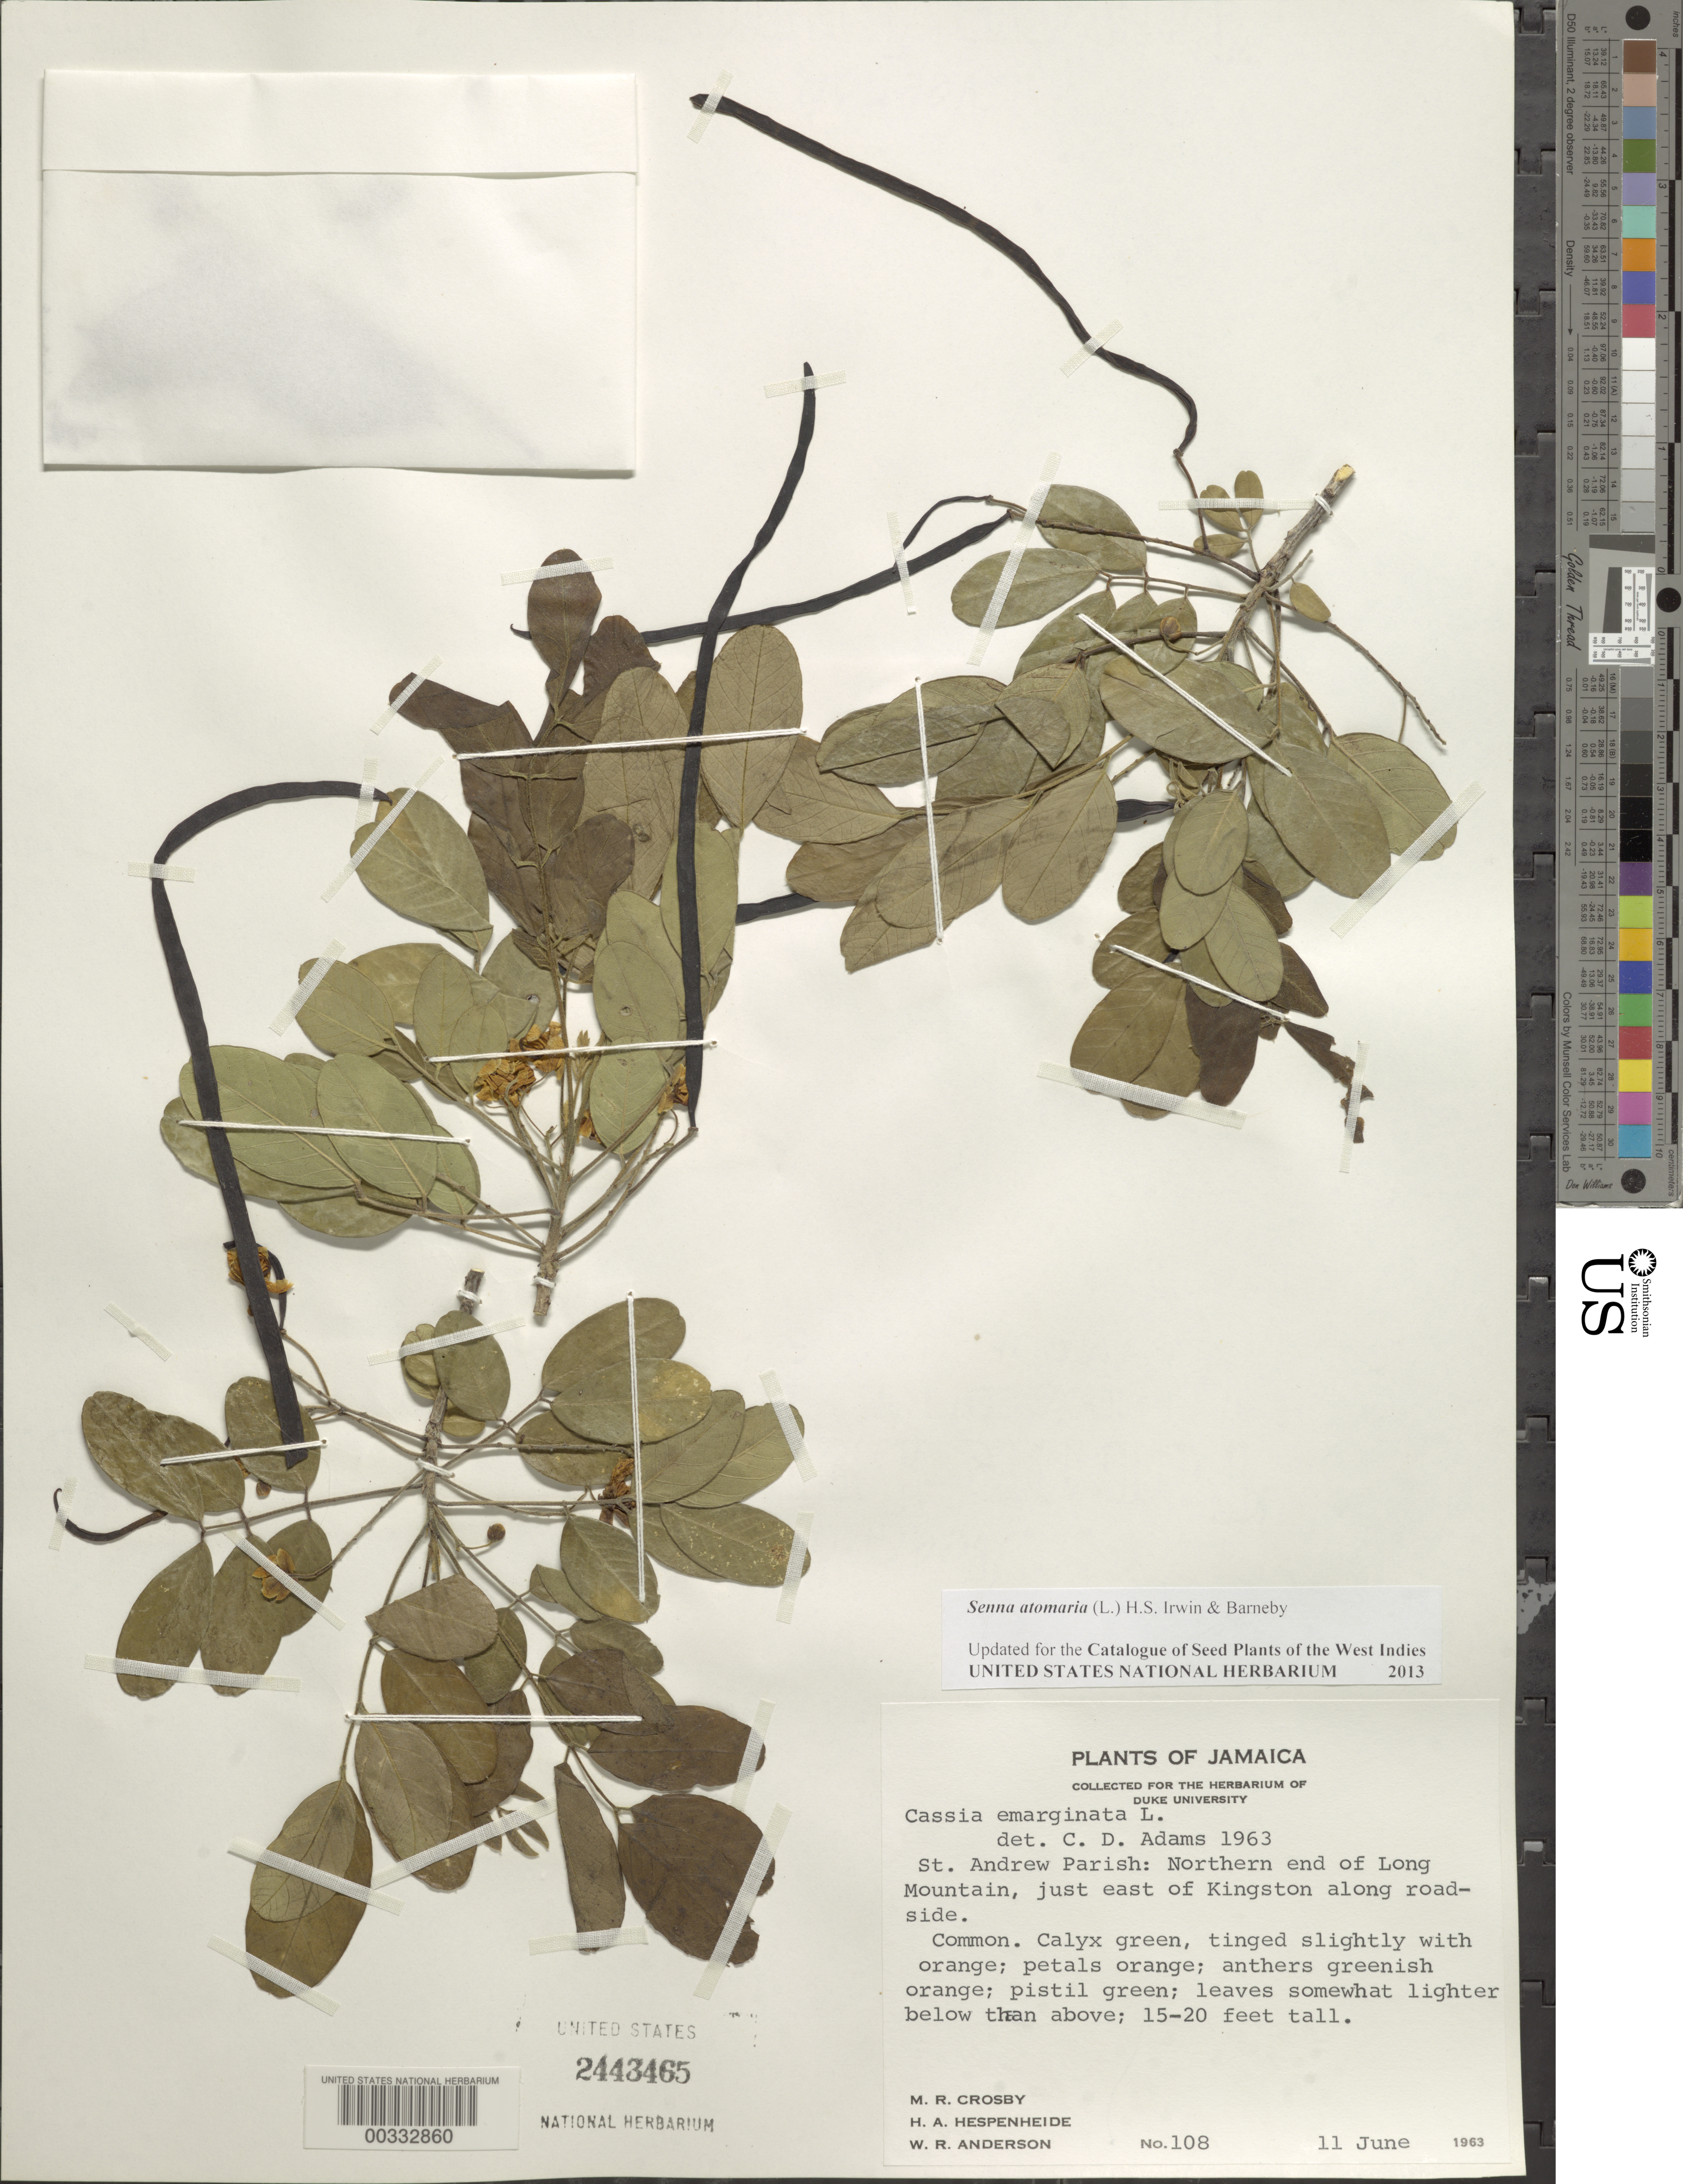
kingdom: Plantae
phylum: Tracheophyta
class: Magnoliopsida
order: Fabales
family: Fabaceae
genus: Senna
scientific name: Senna atomaria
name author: (L.) H.S. Irwin & Barneby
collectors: M. R. Crosby, H. A. Hespenheide & W. R. Anderson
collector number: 108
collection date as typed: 11 Jun 1963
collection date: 1963-06-11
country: Jamaica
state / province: Saint Andrew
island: Greater Antilles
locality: Northern end of long mountain, just e of kingston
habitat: Along roadside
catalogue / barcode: US 2443465